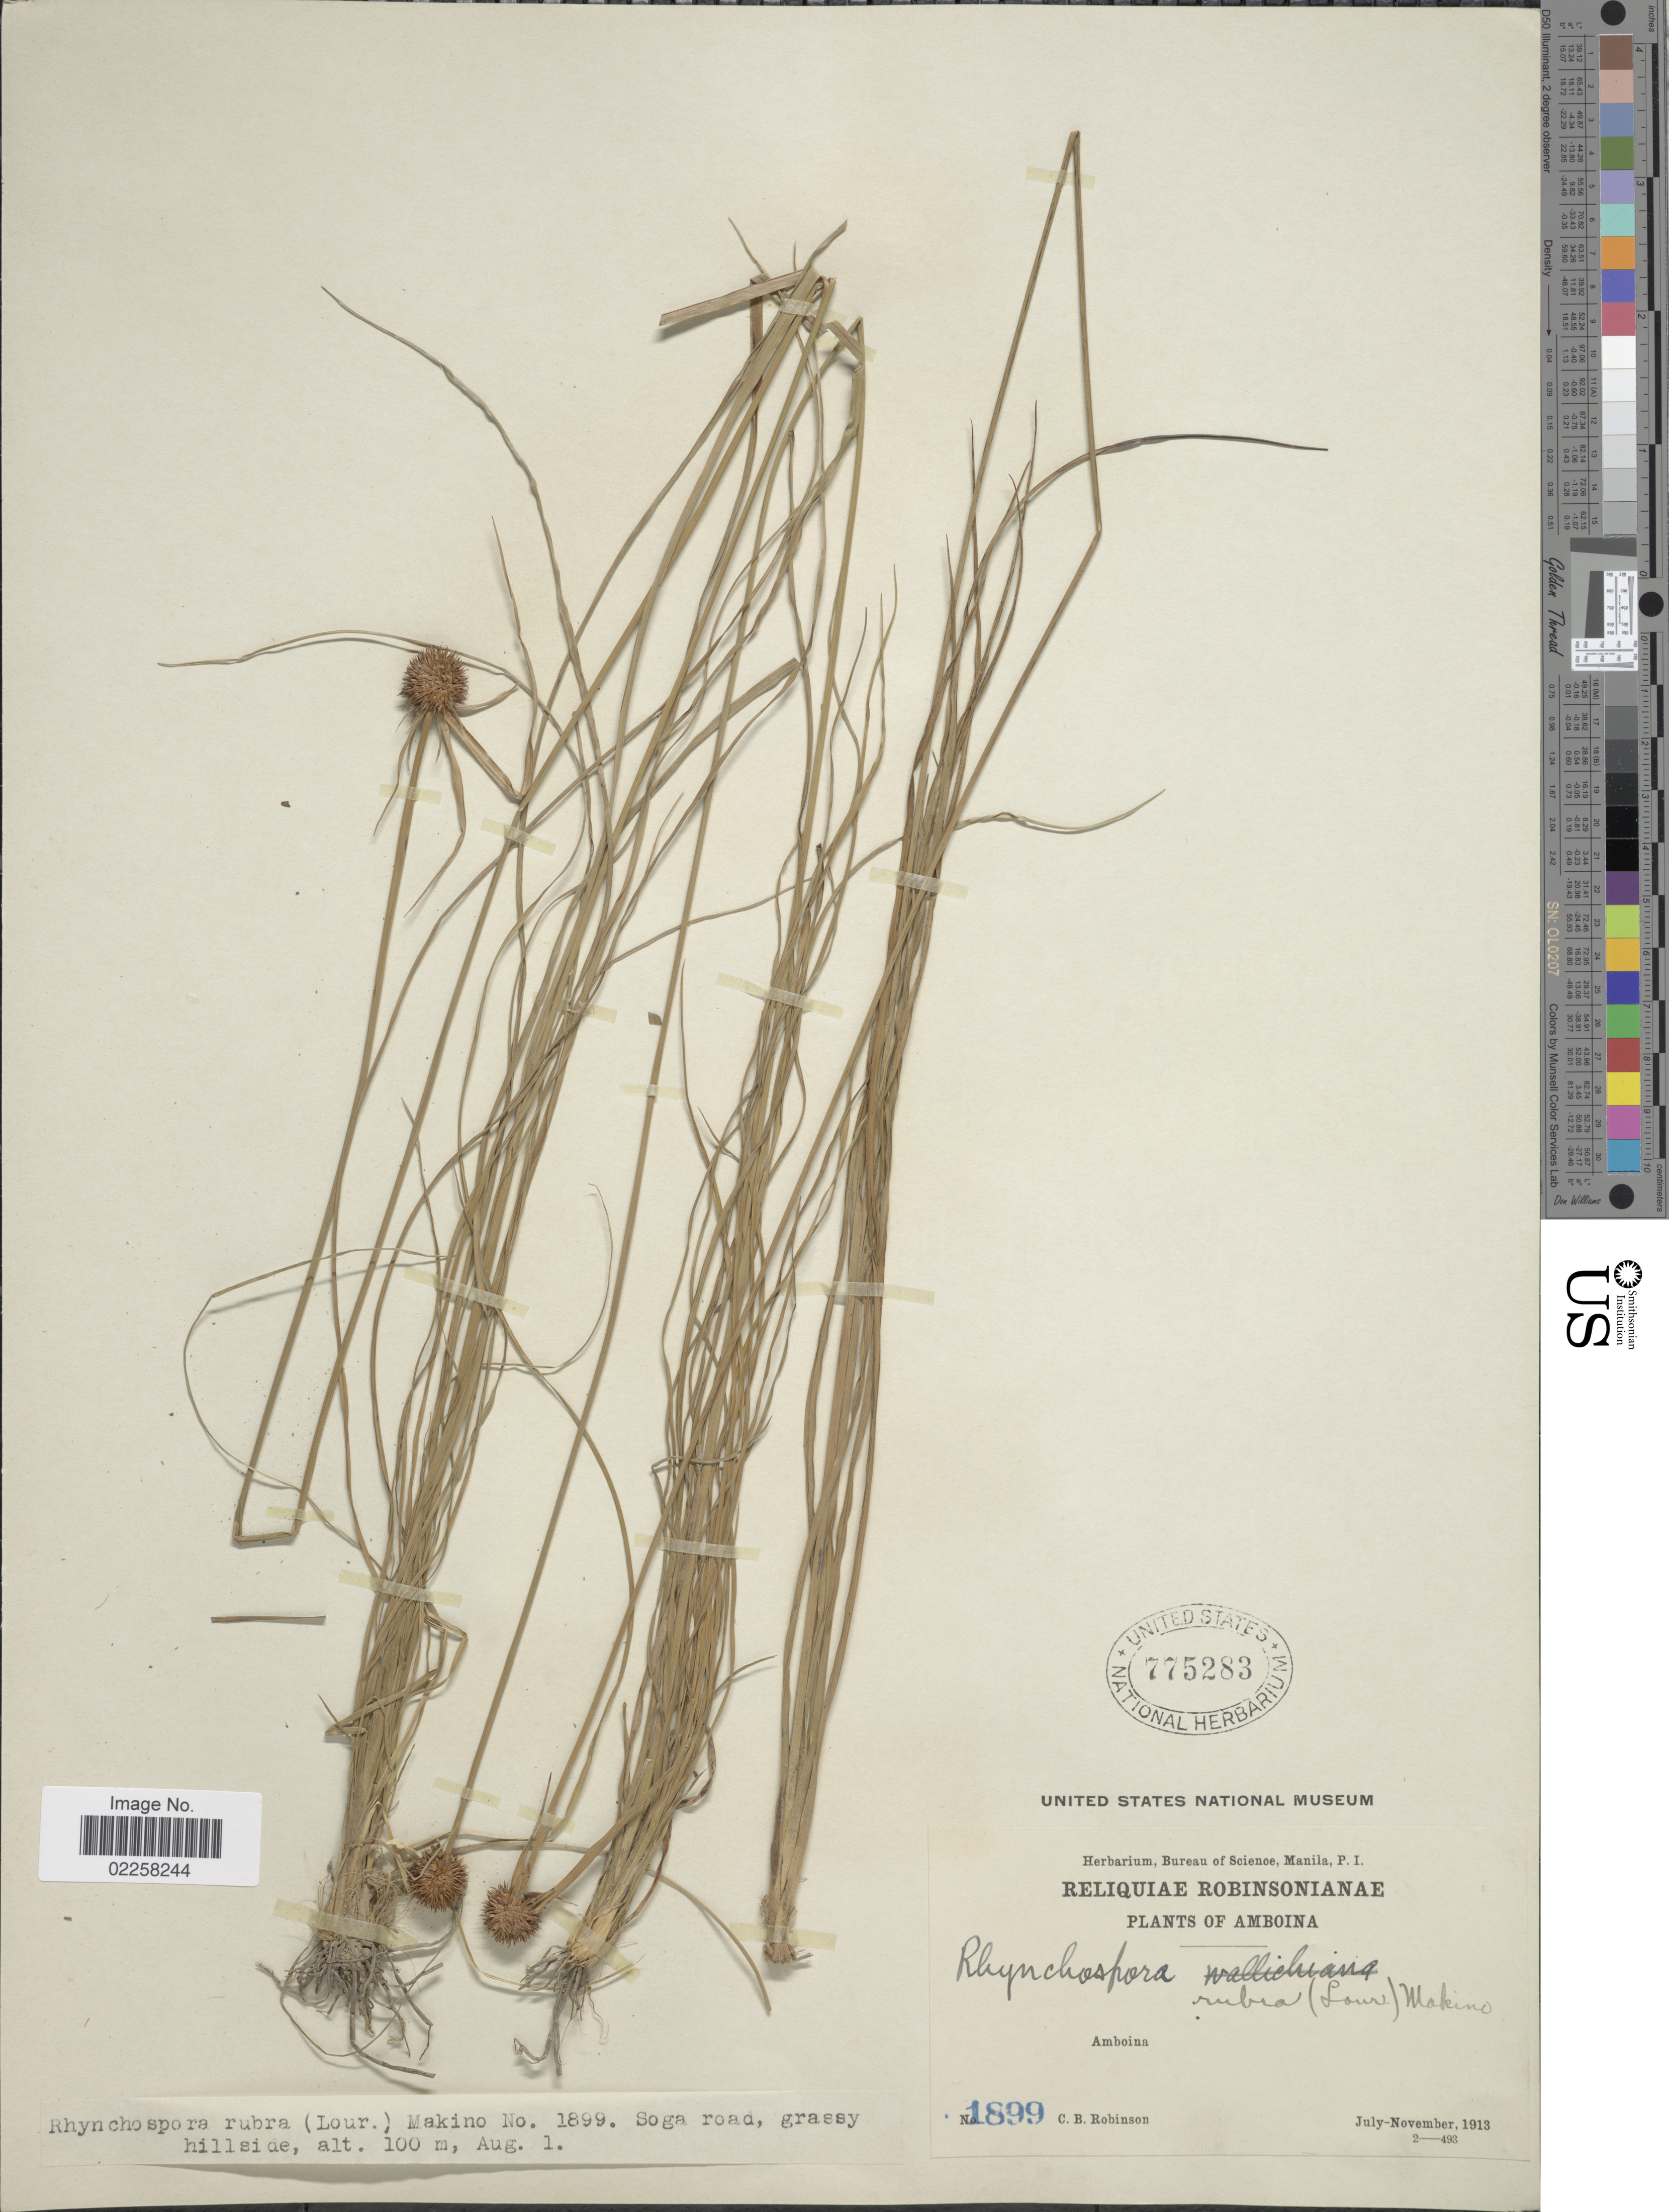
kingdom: Plantae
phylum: Tracheophyta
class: Liliopsida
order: Poales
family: Cyperaceae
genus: Rhynchospora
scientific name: Rhynchospora rubra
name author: (Lour.) Makino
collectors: C. Robinson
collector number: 1899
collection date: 1913-08-01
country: Indonesia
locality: Amboina, Soga road, grassy hillside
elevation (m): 100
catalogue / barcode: US 775283